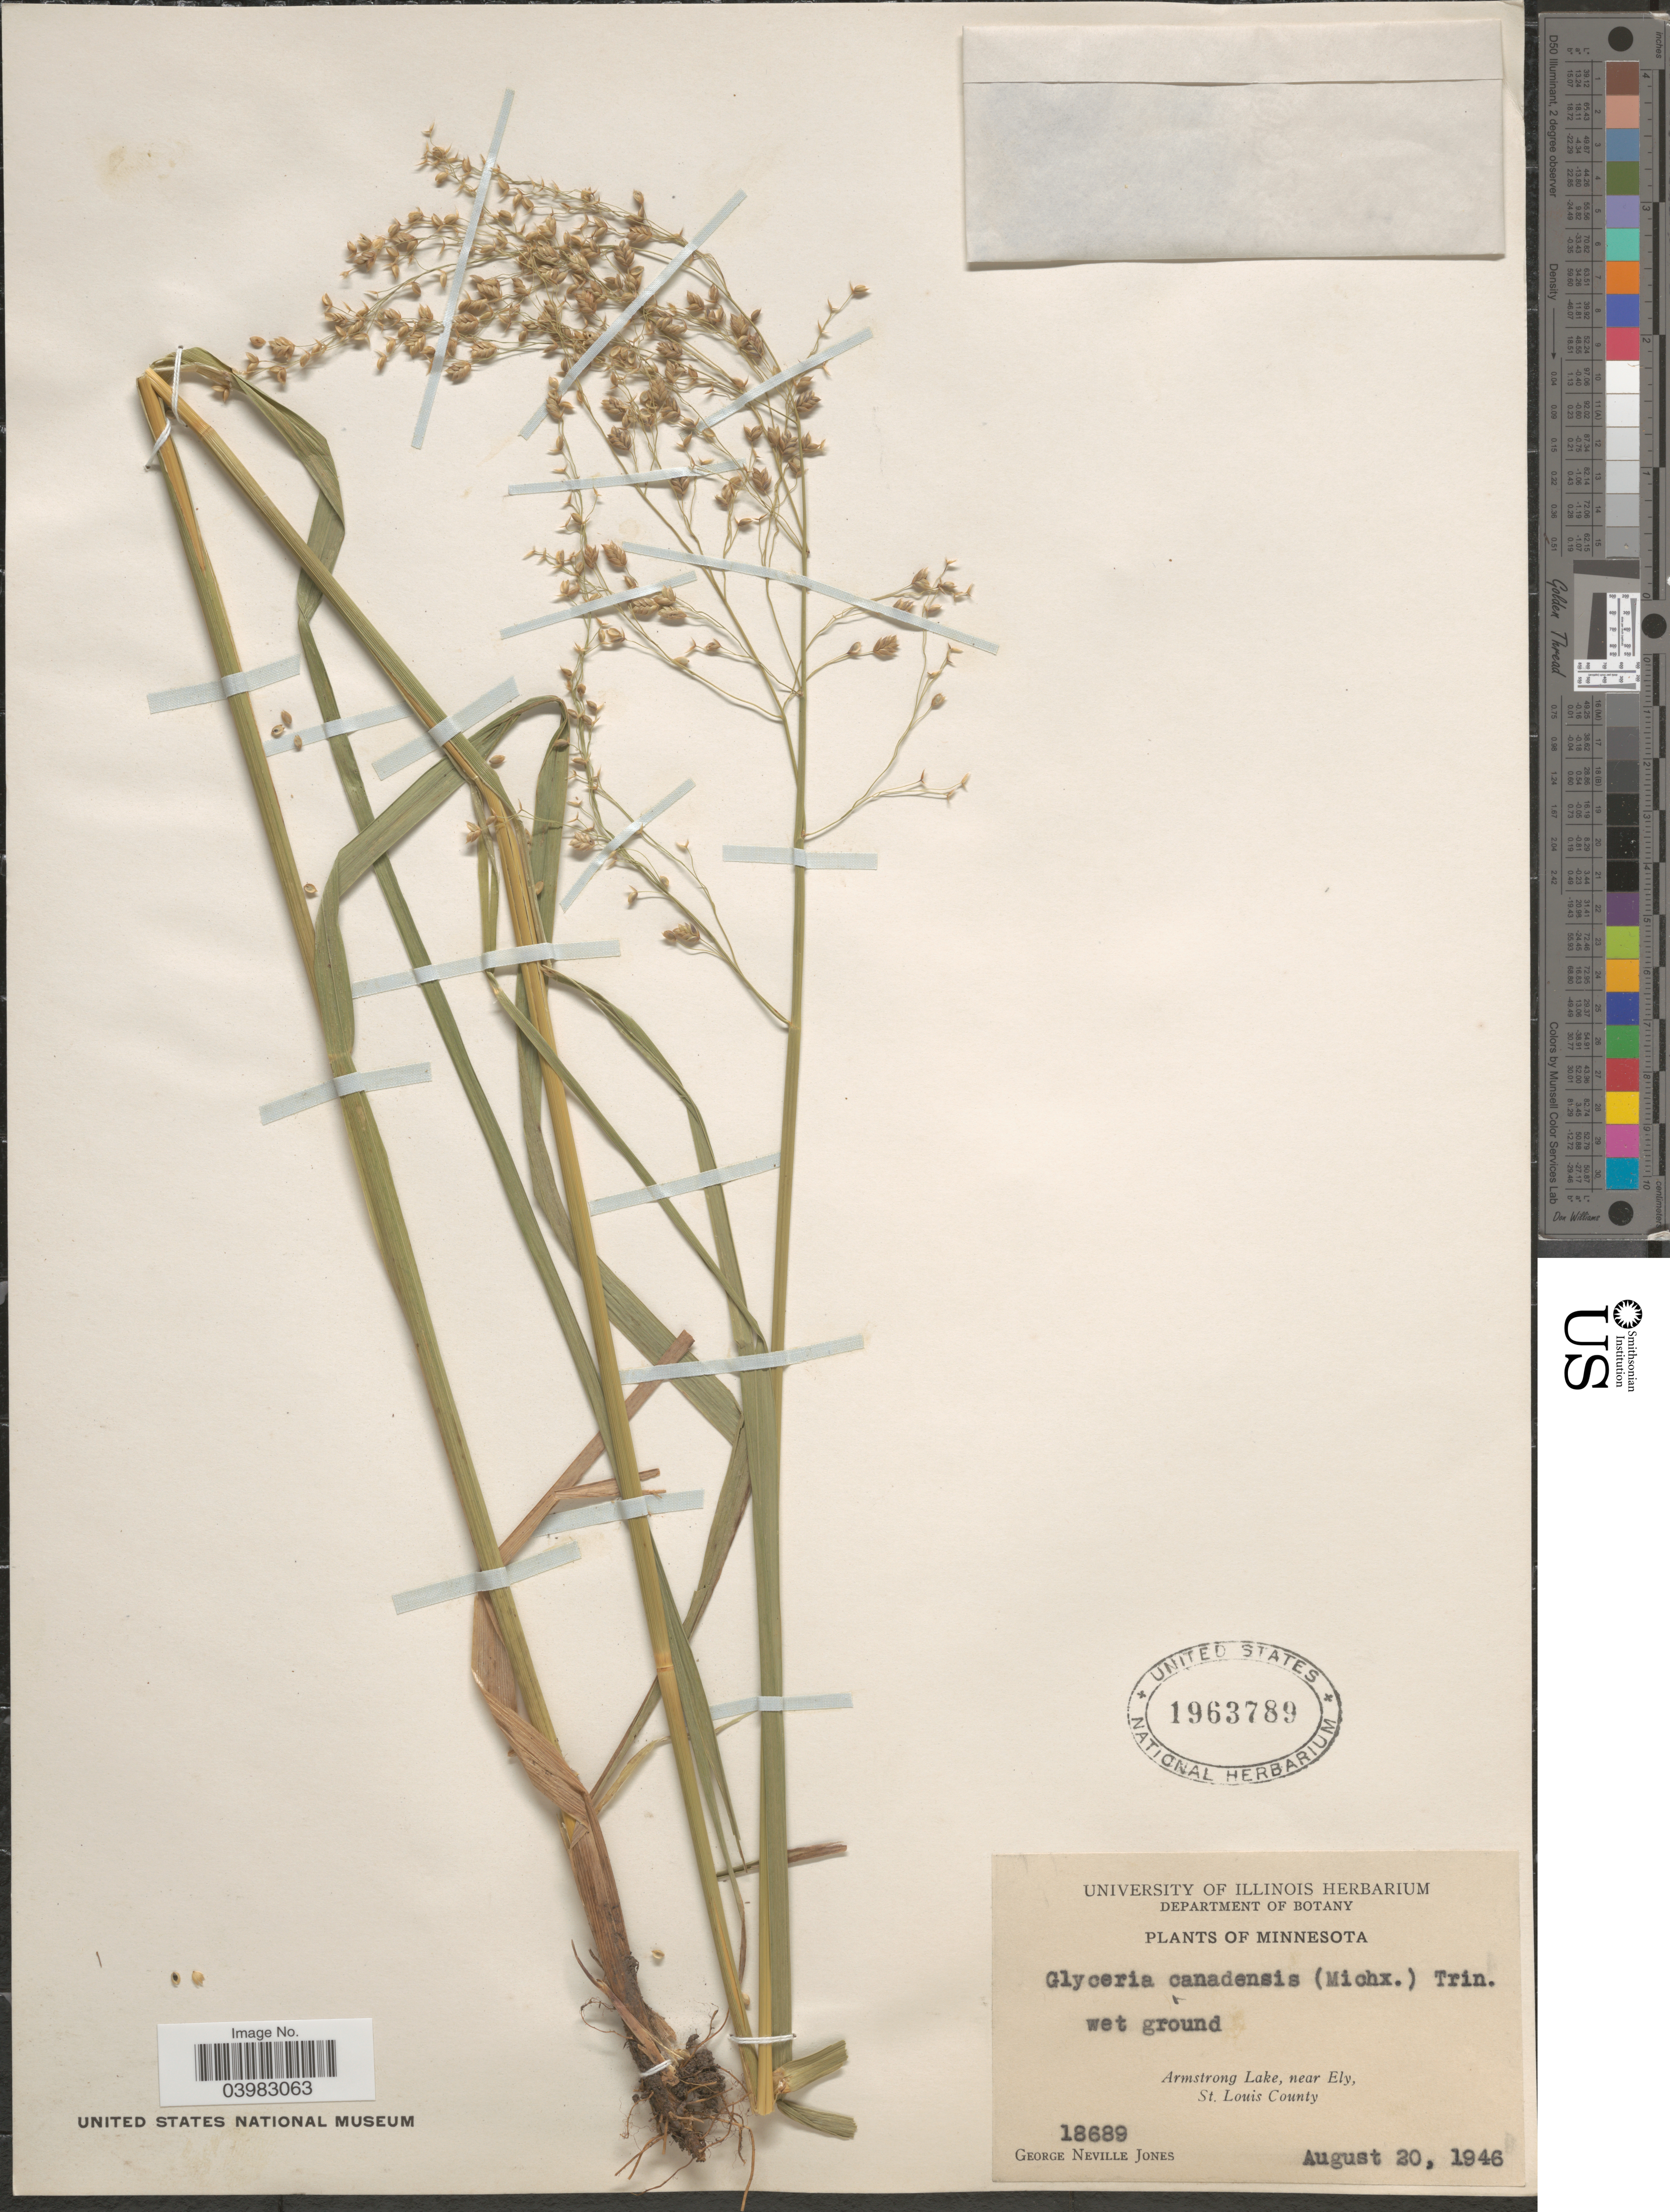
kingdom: Plantae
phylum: Tracheophyta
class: Liliopsida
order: Poales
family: Poaceae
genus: Glyceria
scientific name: Glyceria canadensis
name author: (Michx.) Trin.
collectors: G. N. Jones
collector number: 18689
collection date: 1946-08-20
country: United States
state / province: Minnesota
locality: Armstrong Lake, near Ely, St. Louis County.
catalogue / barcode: US 1963789